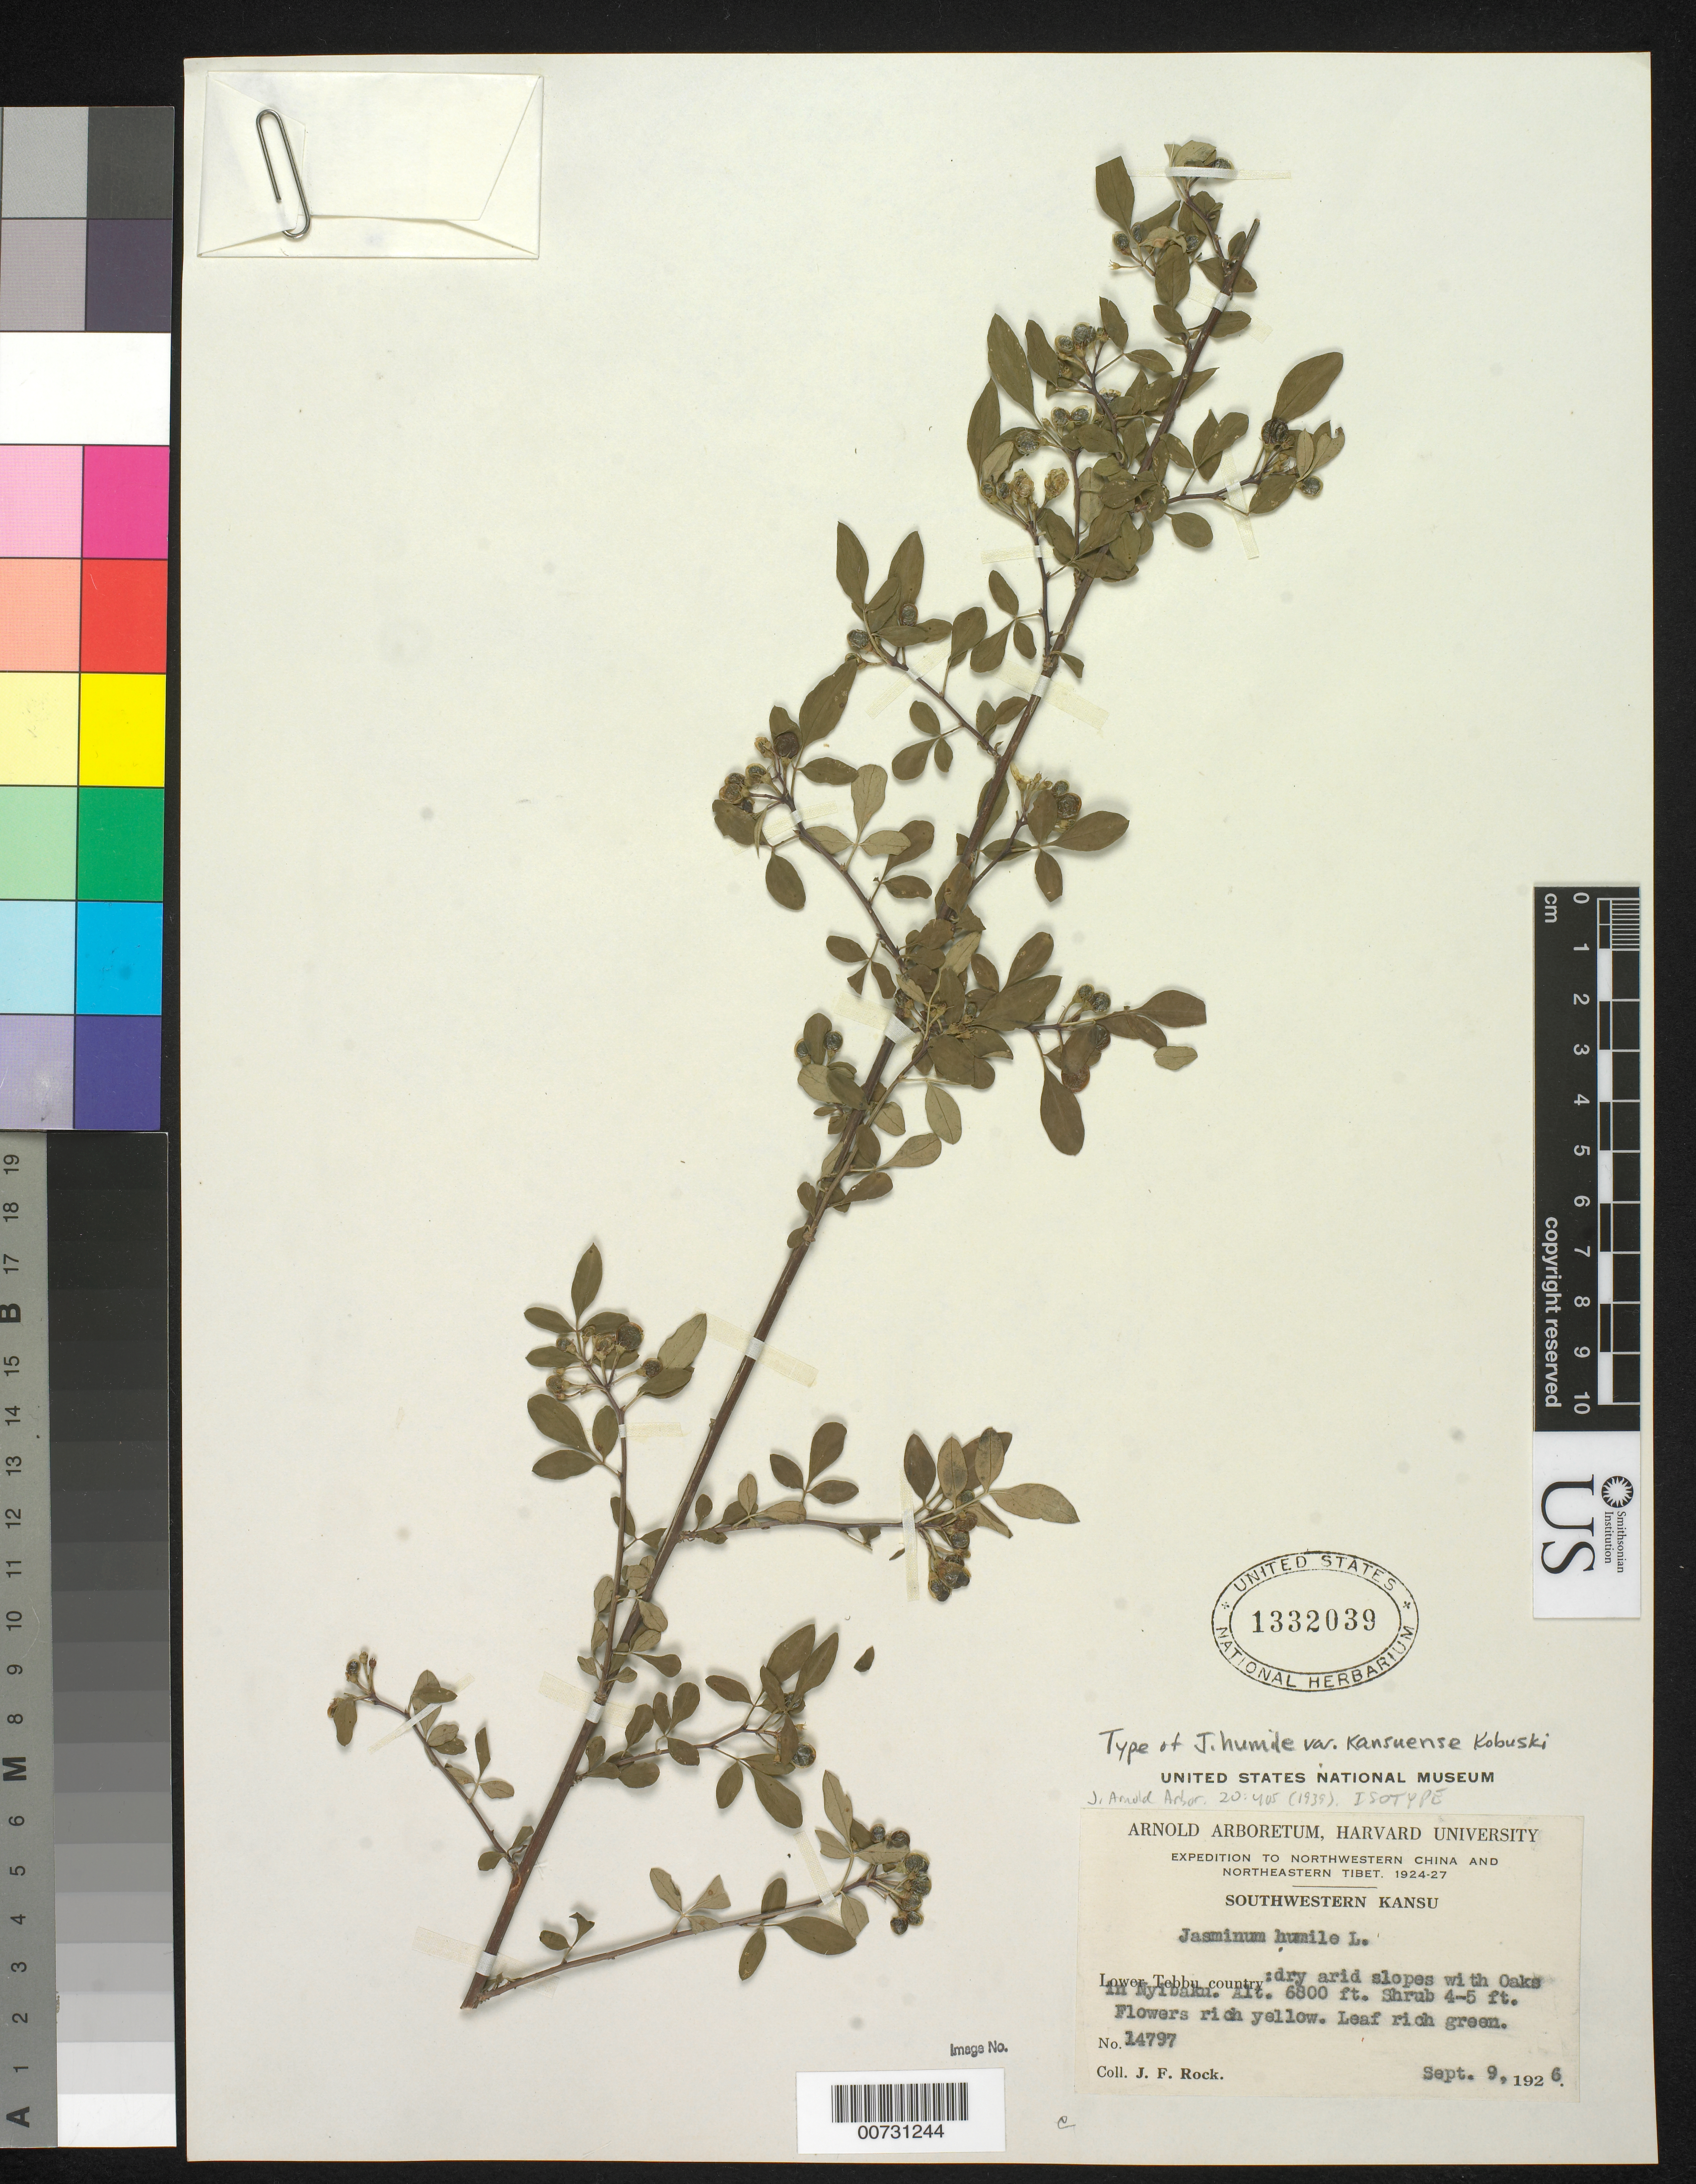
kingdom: Plantae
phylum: Tracheophyta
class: Magnoliopsida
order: Lamiales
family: Oleaceae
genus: Jasminum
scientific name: Jasminum humile var. kansuense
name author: Kobuski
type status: Isotype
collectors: J. F. Rock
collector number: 14797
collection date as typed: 09 Sep 1926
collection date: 1926-09-09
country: China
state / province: Gansu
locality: Southwestern Kansu. Lower Tebbu country… in Nyibaku.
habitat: Dry arid slopes with oaks.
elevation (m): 2073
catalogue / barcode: US 1332039